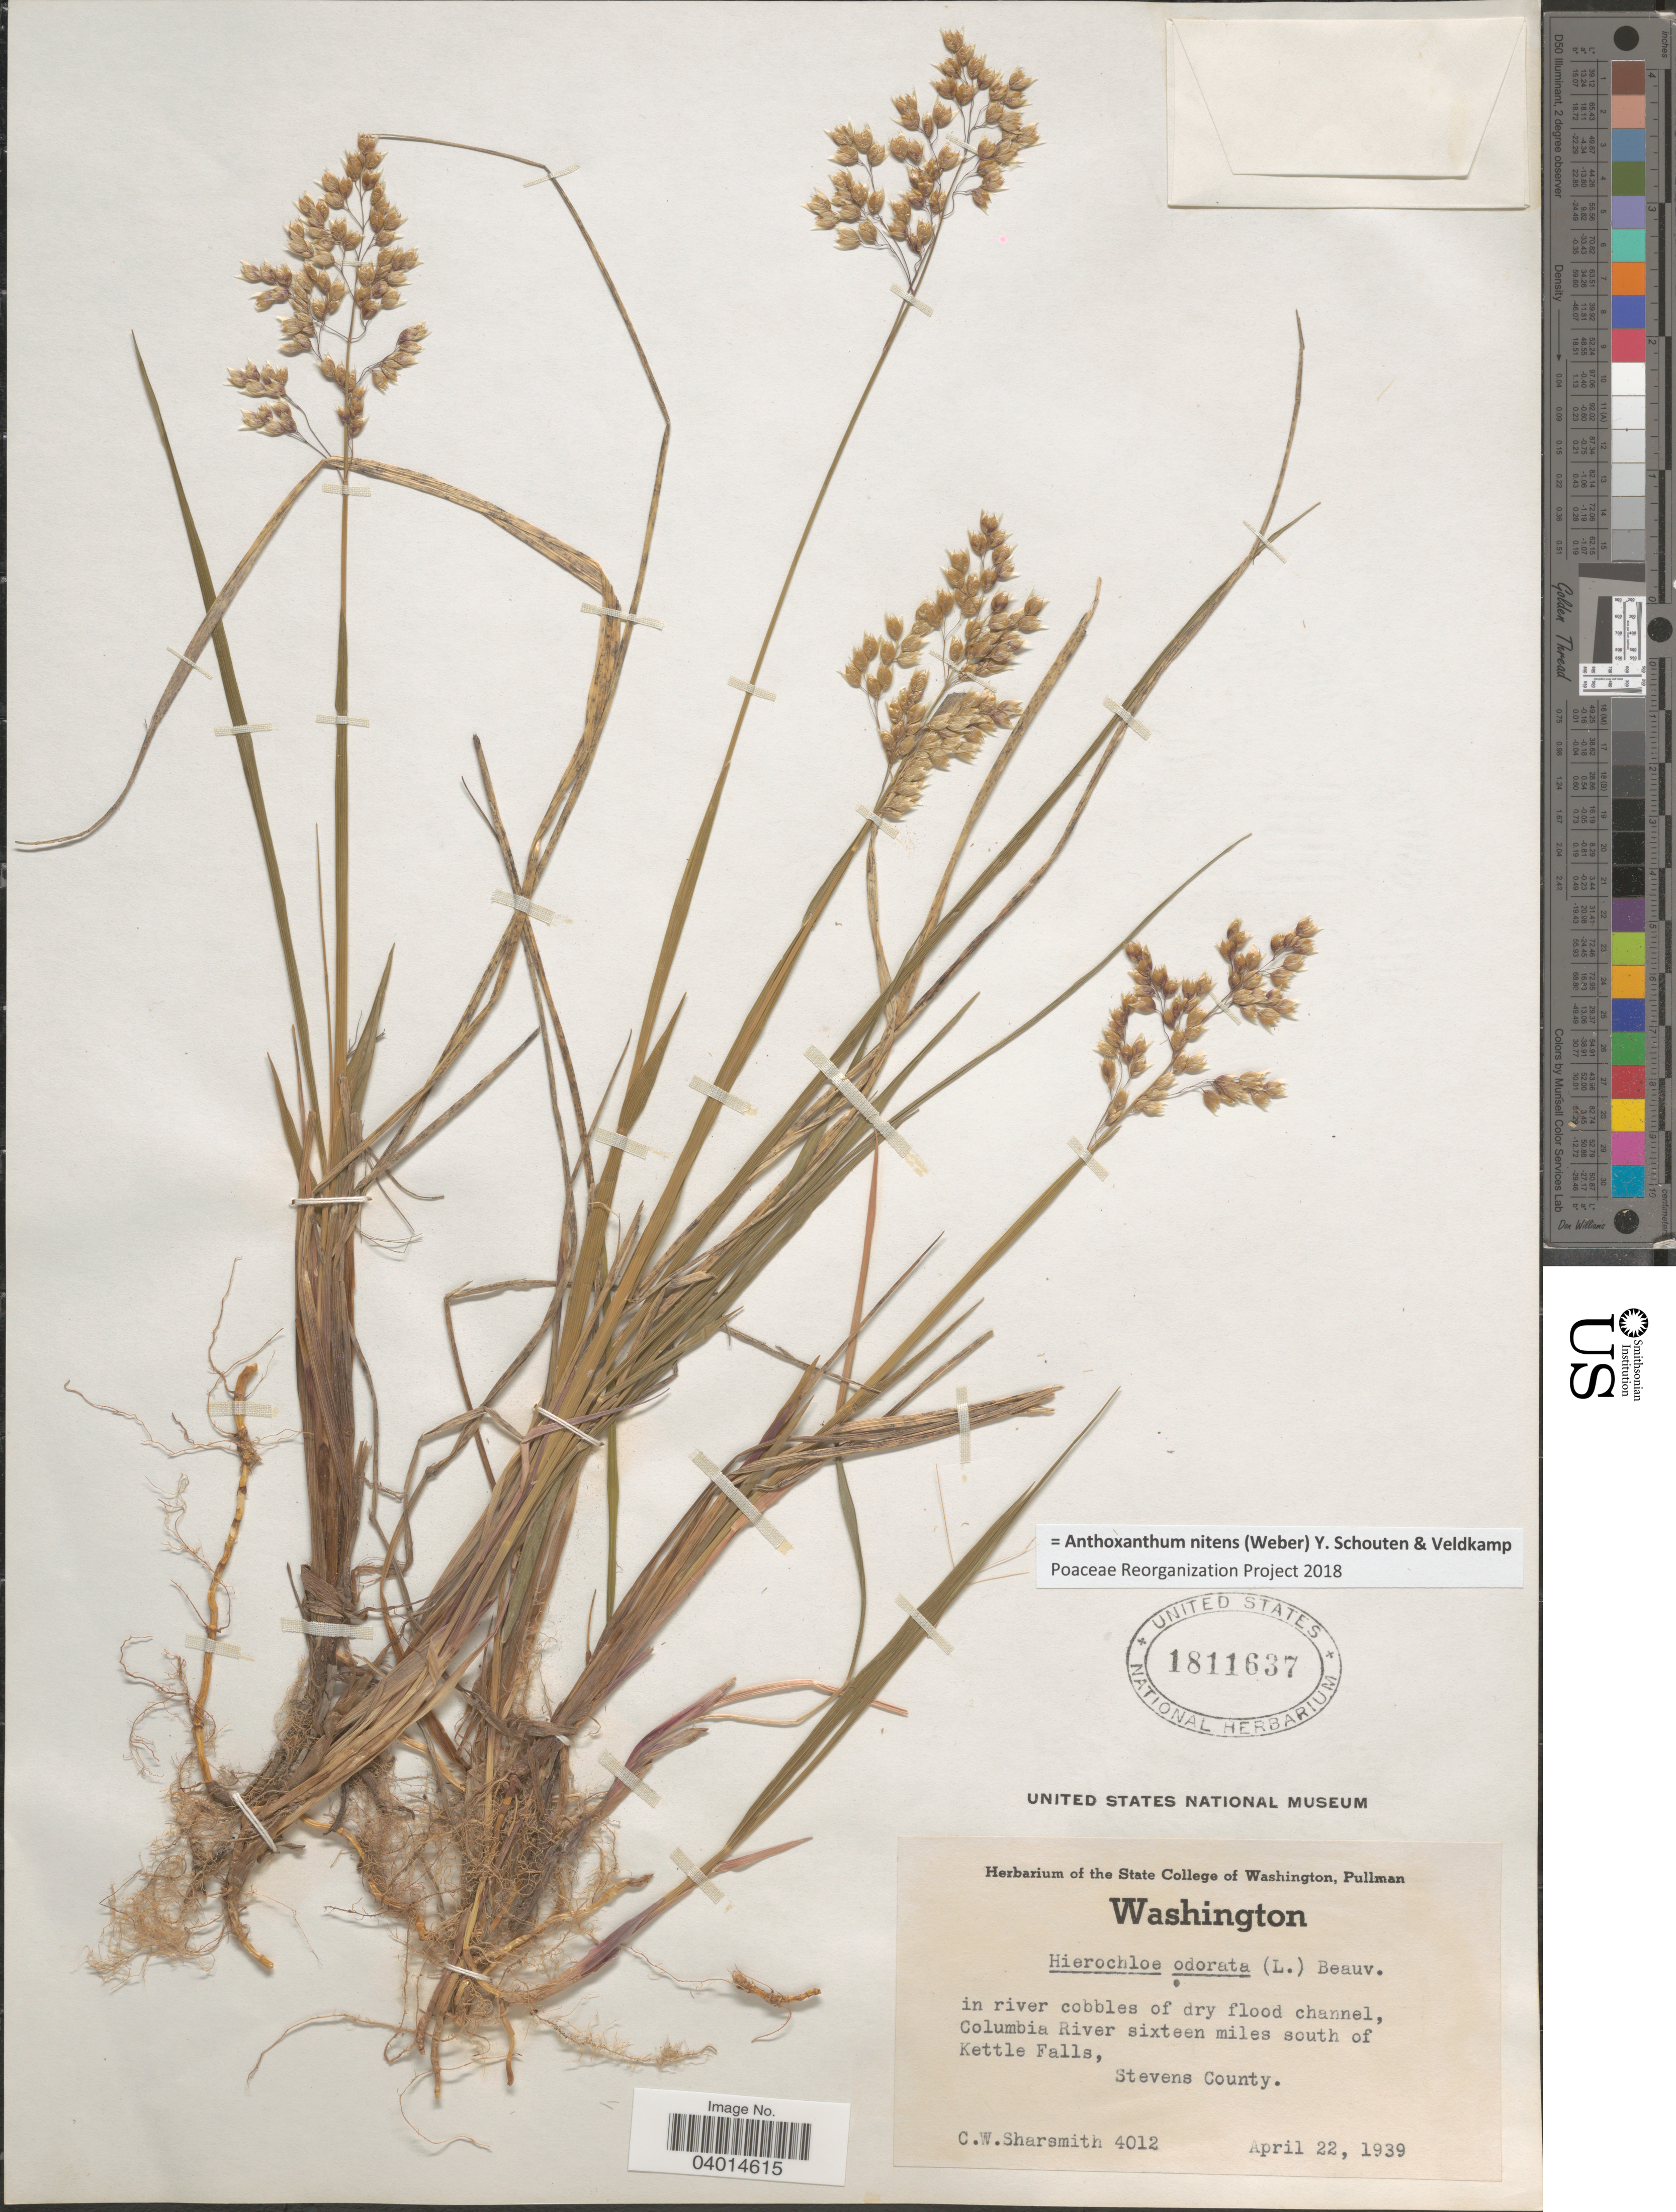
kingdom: Plantae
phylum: Tracheophyta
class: Liliopsida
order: Poales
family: Poaceae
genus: Anthoxanthum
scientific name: Anthoxanthum nitens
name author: (G.H. Weber) R.T.A. Schouten & Veldkamp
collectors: C. Sharsmith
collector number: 4012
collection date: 1939-04-22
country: United States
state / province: Washington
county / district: Stevens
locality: Columbia River sixteen miles south of Kettle Falls, Stevens County.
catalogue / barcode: US 1811637